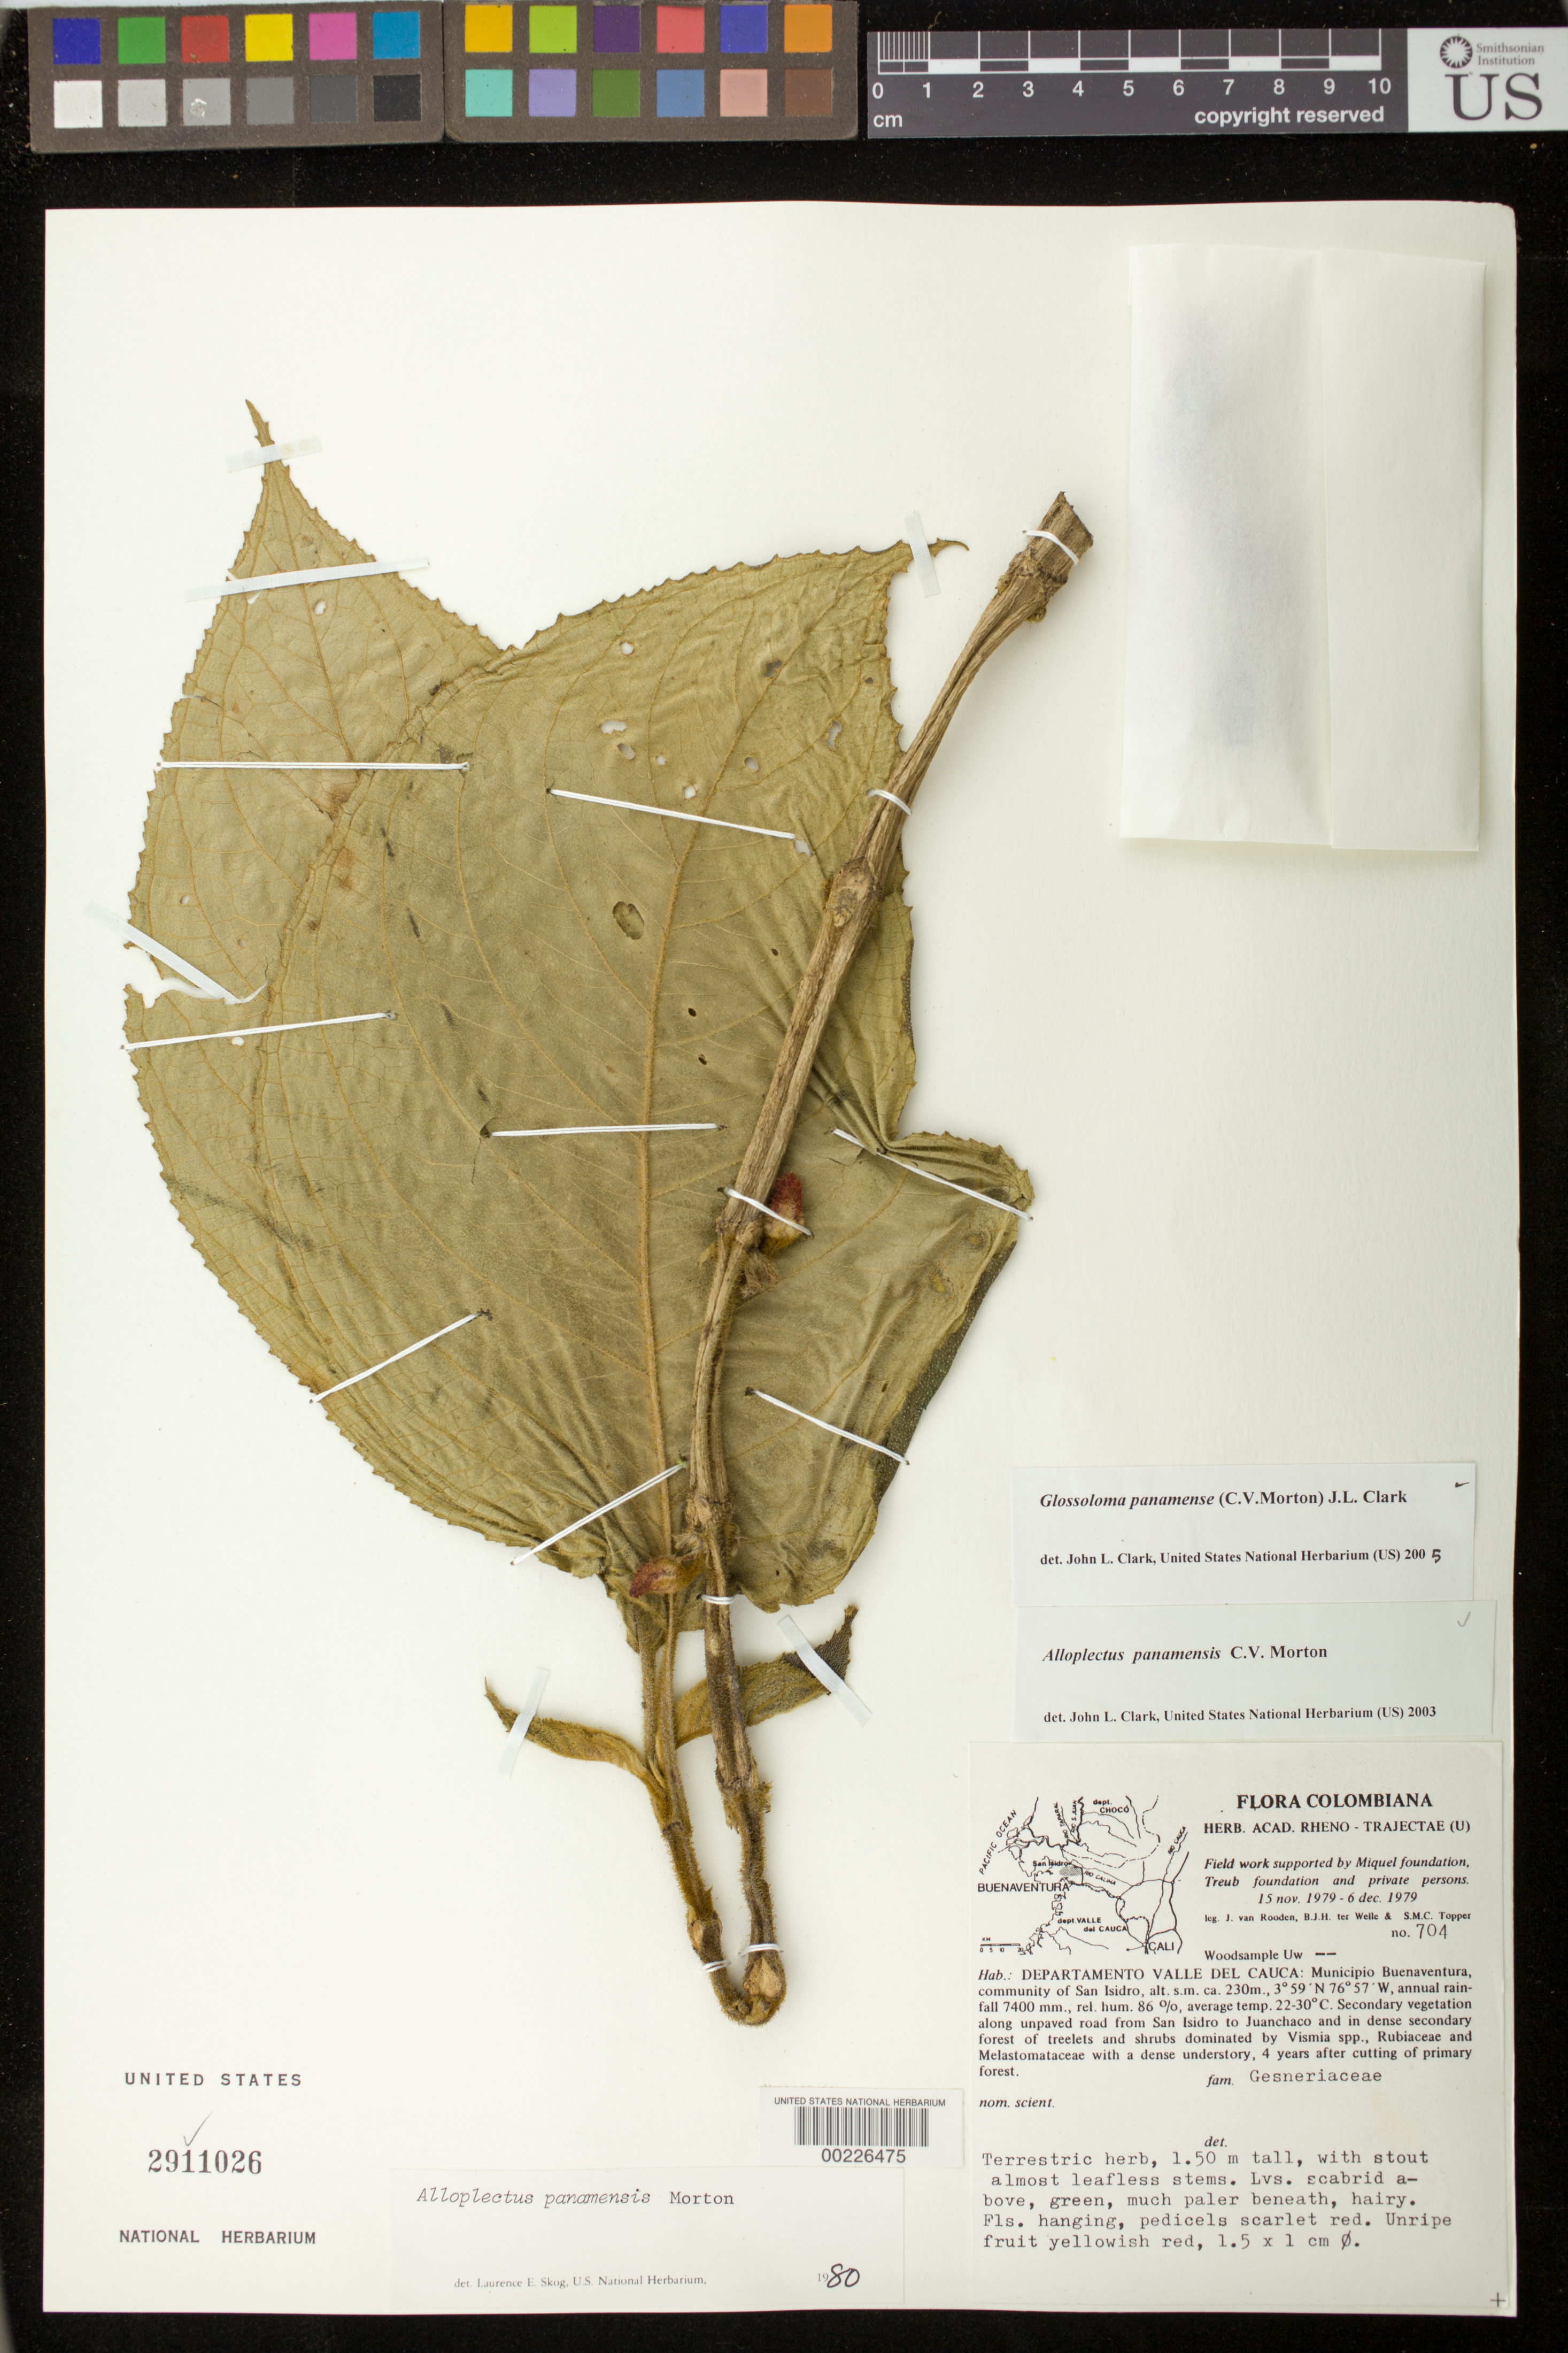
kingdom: Plantae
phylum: Tracheophyta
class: Magnoliopsida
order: Lamiales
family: Gesneriaceae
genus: Glossoloma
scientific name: Glossoloma panamense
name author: (C.V. Morton) J.L. Clark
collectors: J. Van Rooden & et al.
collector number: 704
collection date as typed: Nov-Dec 1979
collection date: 1979-11/1979-12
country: Colombia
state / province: Valle del Cauca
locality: Mun. of Buenaventura, community of San Isidro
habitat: Sec vegetation along unpaved rd ...& in dense sec forest ...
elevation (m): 230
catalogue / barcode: US 2911026